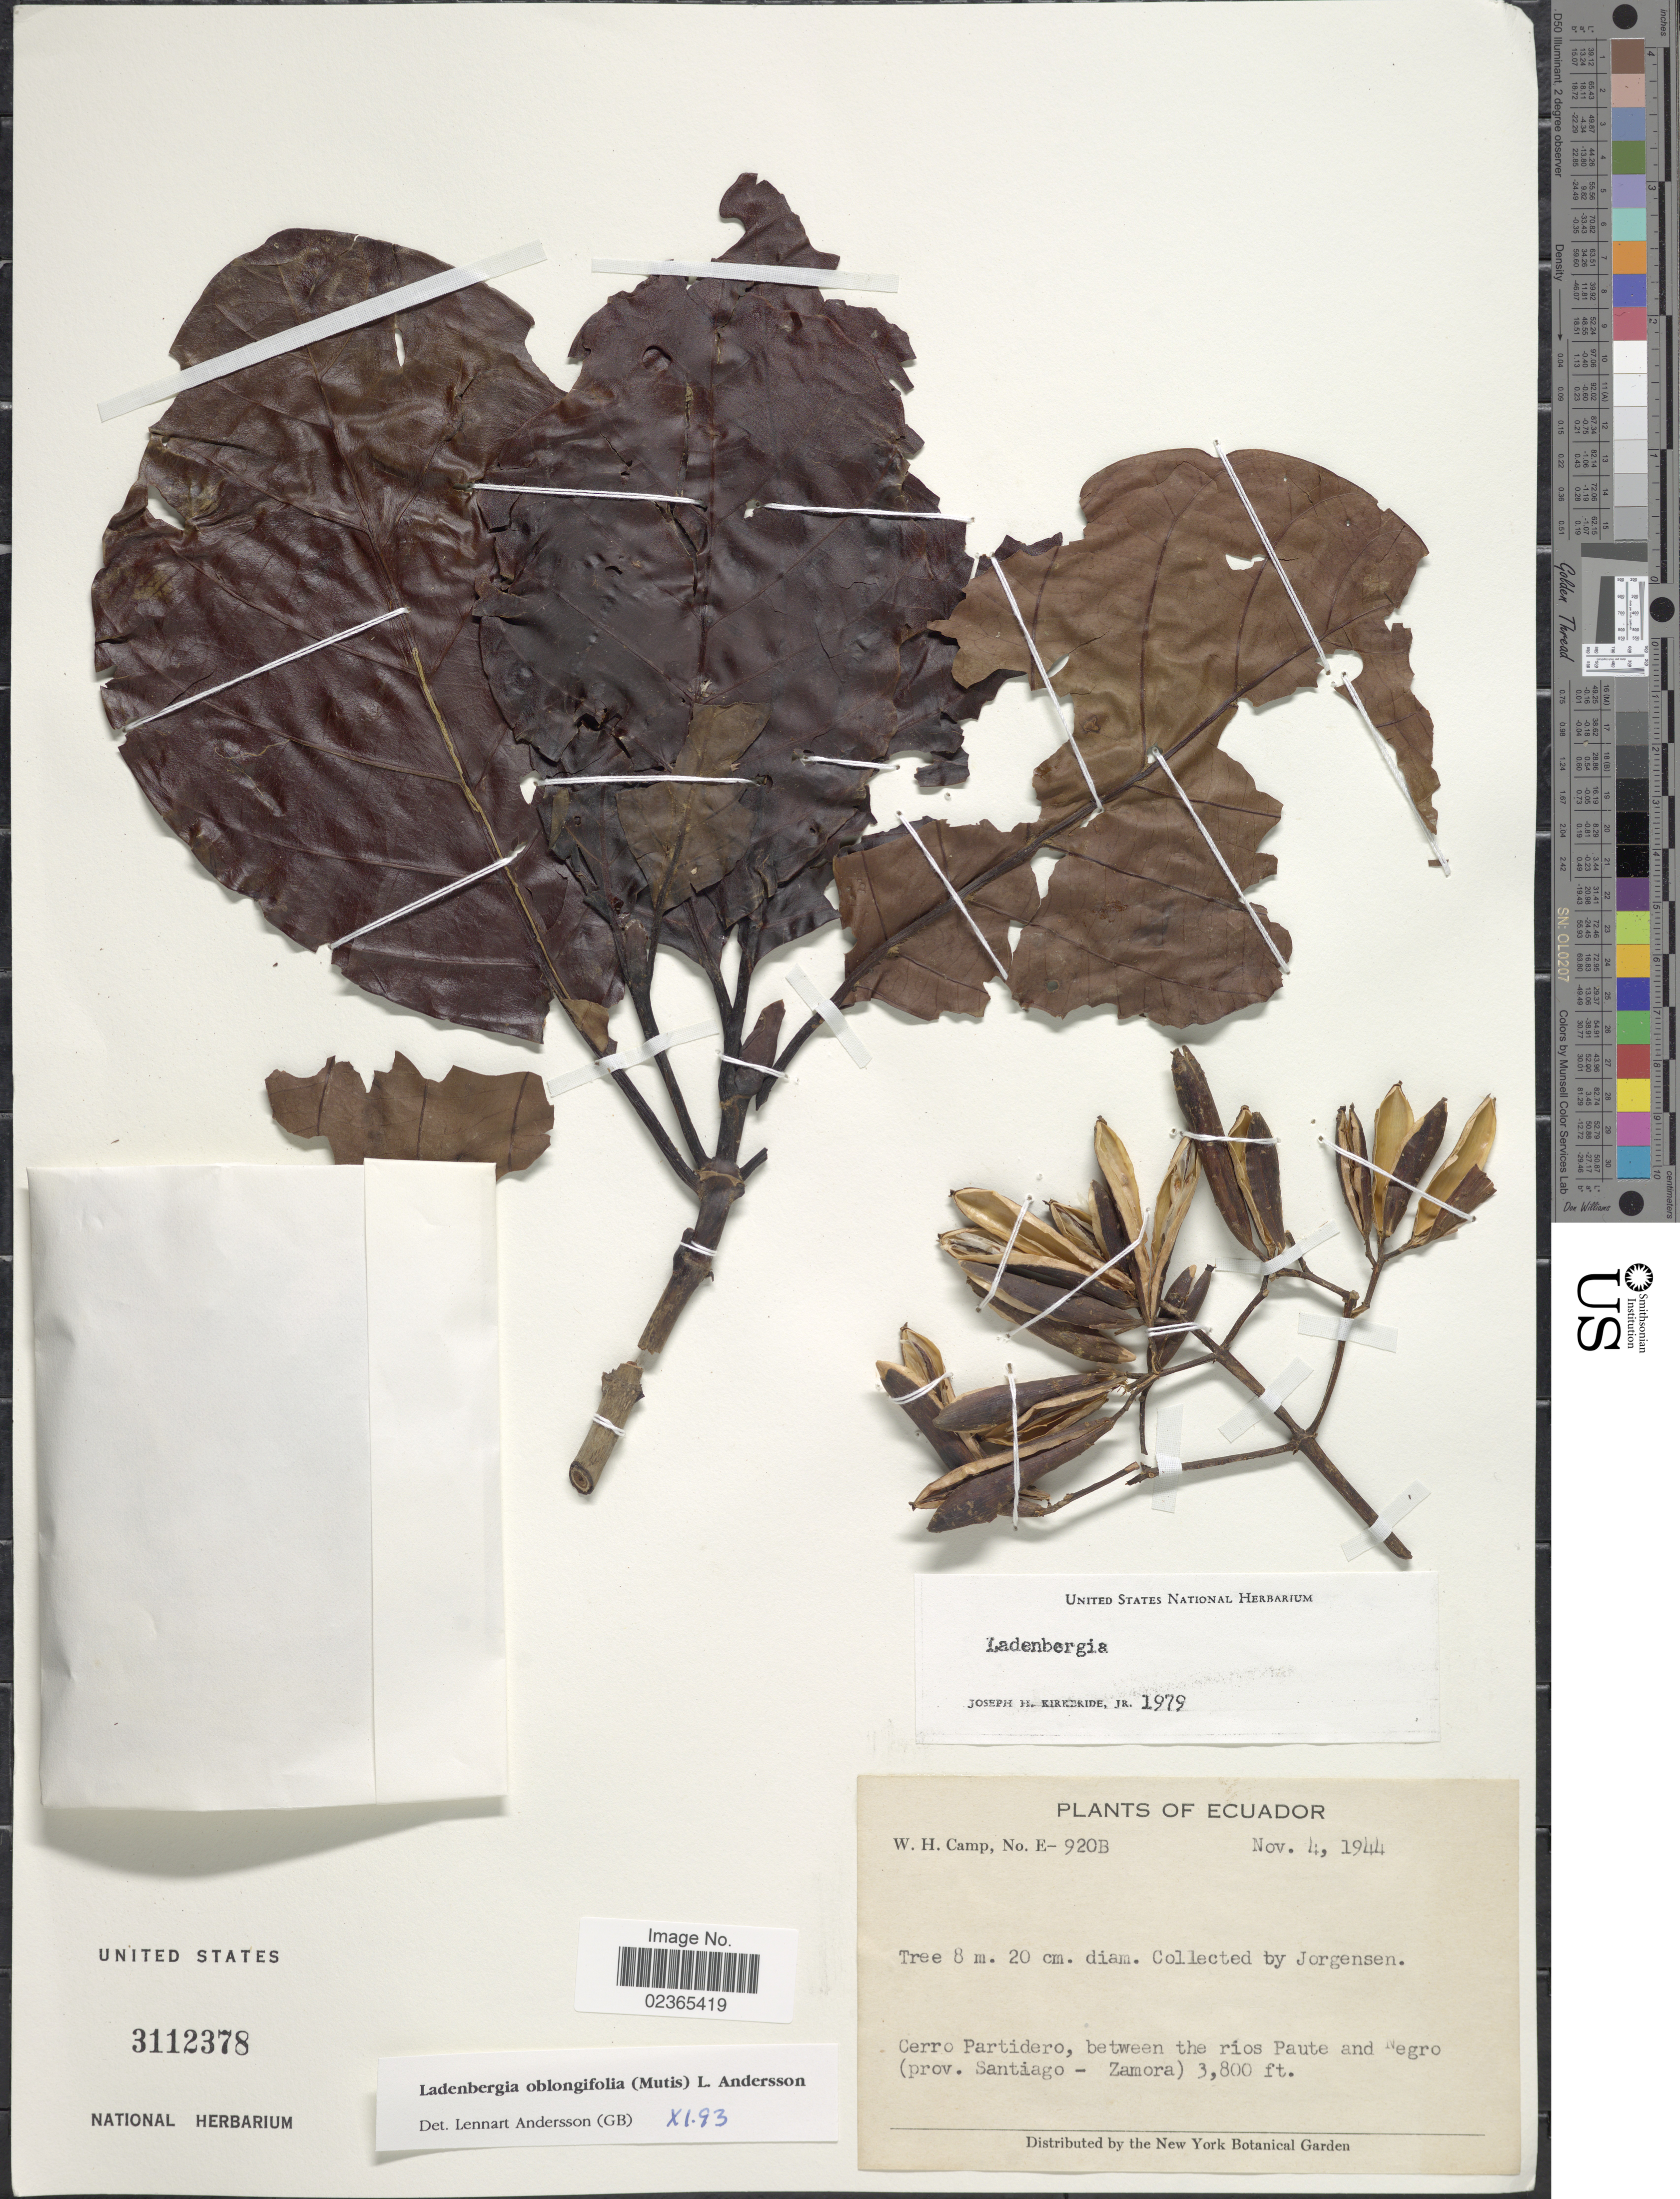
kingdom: Plantae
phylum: Tracheophyta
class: Magnoliopsida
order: Gentianales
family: Rubiaceae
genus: Ladenbergia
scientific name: Ladenbergia oblongifolia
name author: (Mutis) L. Andersson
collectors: W. H. Camp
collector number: E920B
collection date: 1944-11-04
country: Ecuador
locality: Cerro Partidero, between the rios Paute and Negro (prov. Santiago - Zamora)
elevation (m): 1158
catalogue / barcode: US 3112378